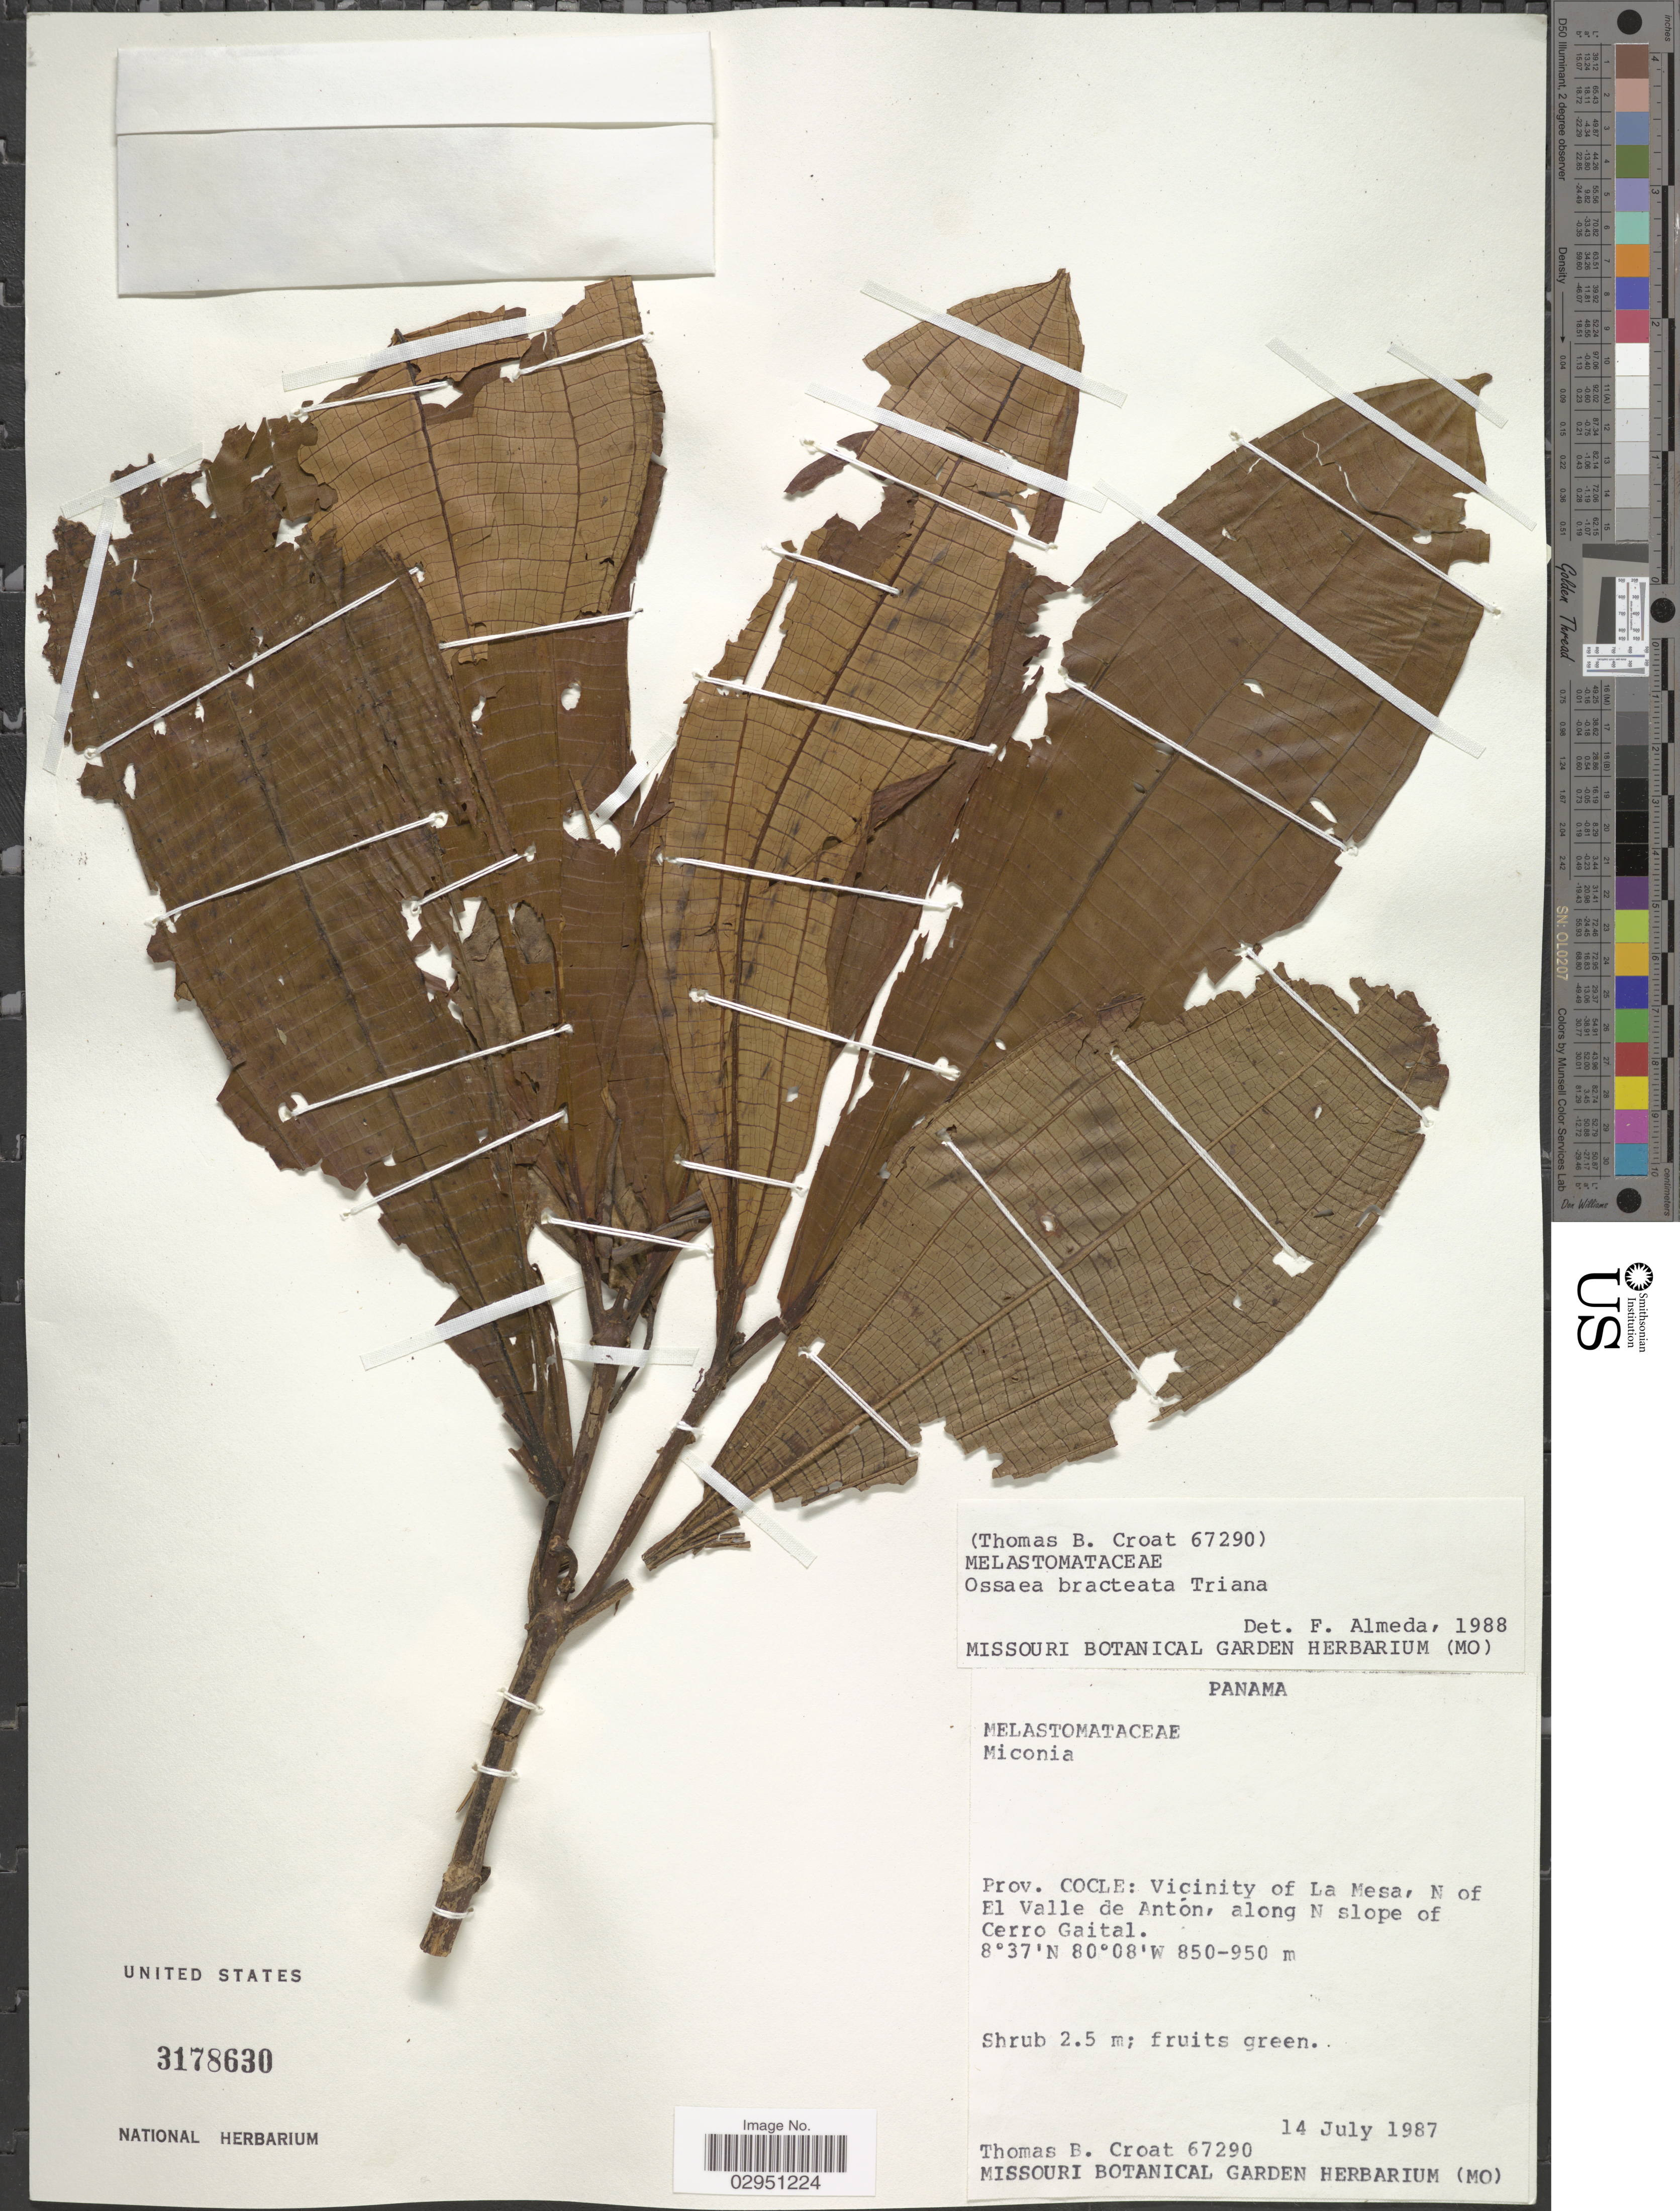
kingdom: Plantae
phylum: Tracheophyta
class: Magnoliopsida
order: Myrtales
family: Melastomataceae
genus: Ossaea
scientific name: Ossaea bracteata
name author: Triana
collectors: T. B. Croat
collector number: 67290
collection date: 1987-07-15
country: Panama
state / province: Coclé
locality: Vicinity of La Mesa, N of El Valle de Anton, along N slope of Cerro Gaital.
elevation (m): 850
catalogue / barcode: US 3178630